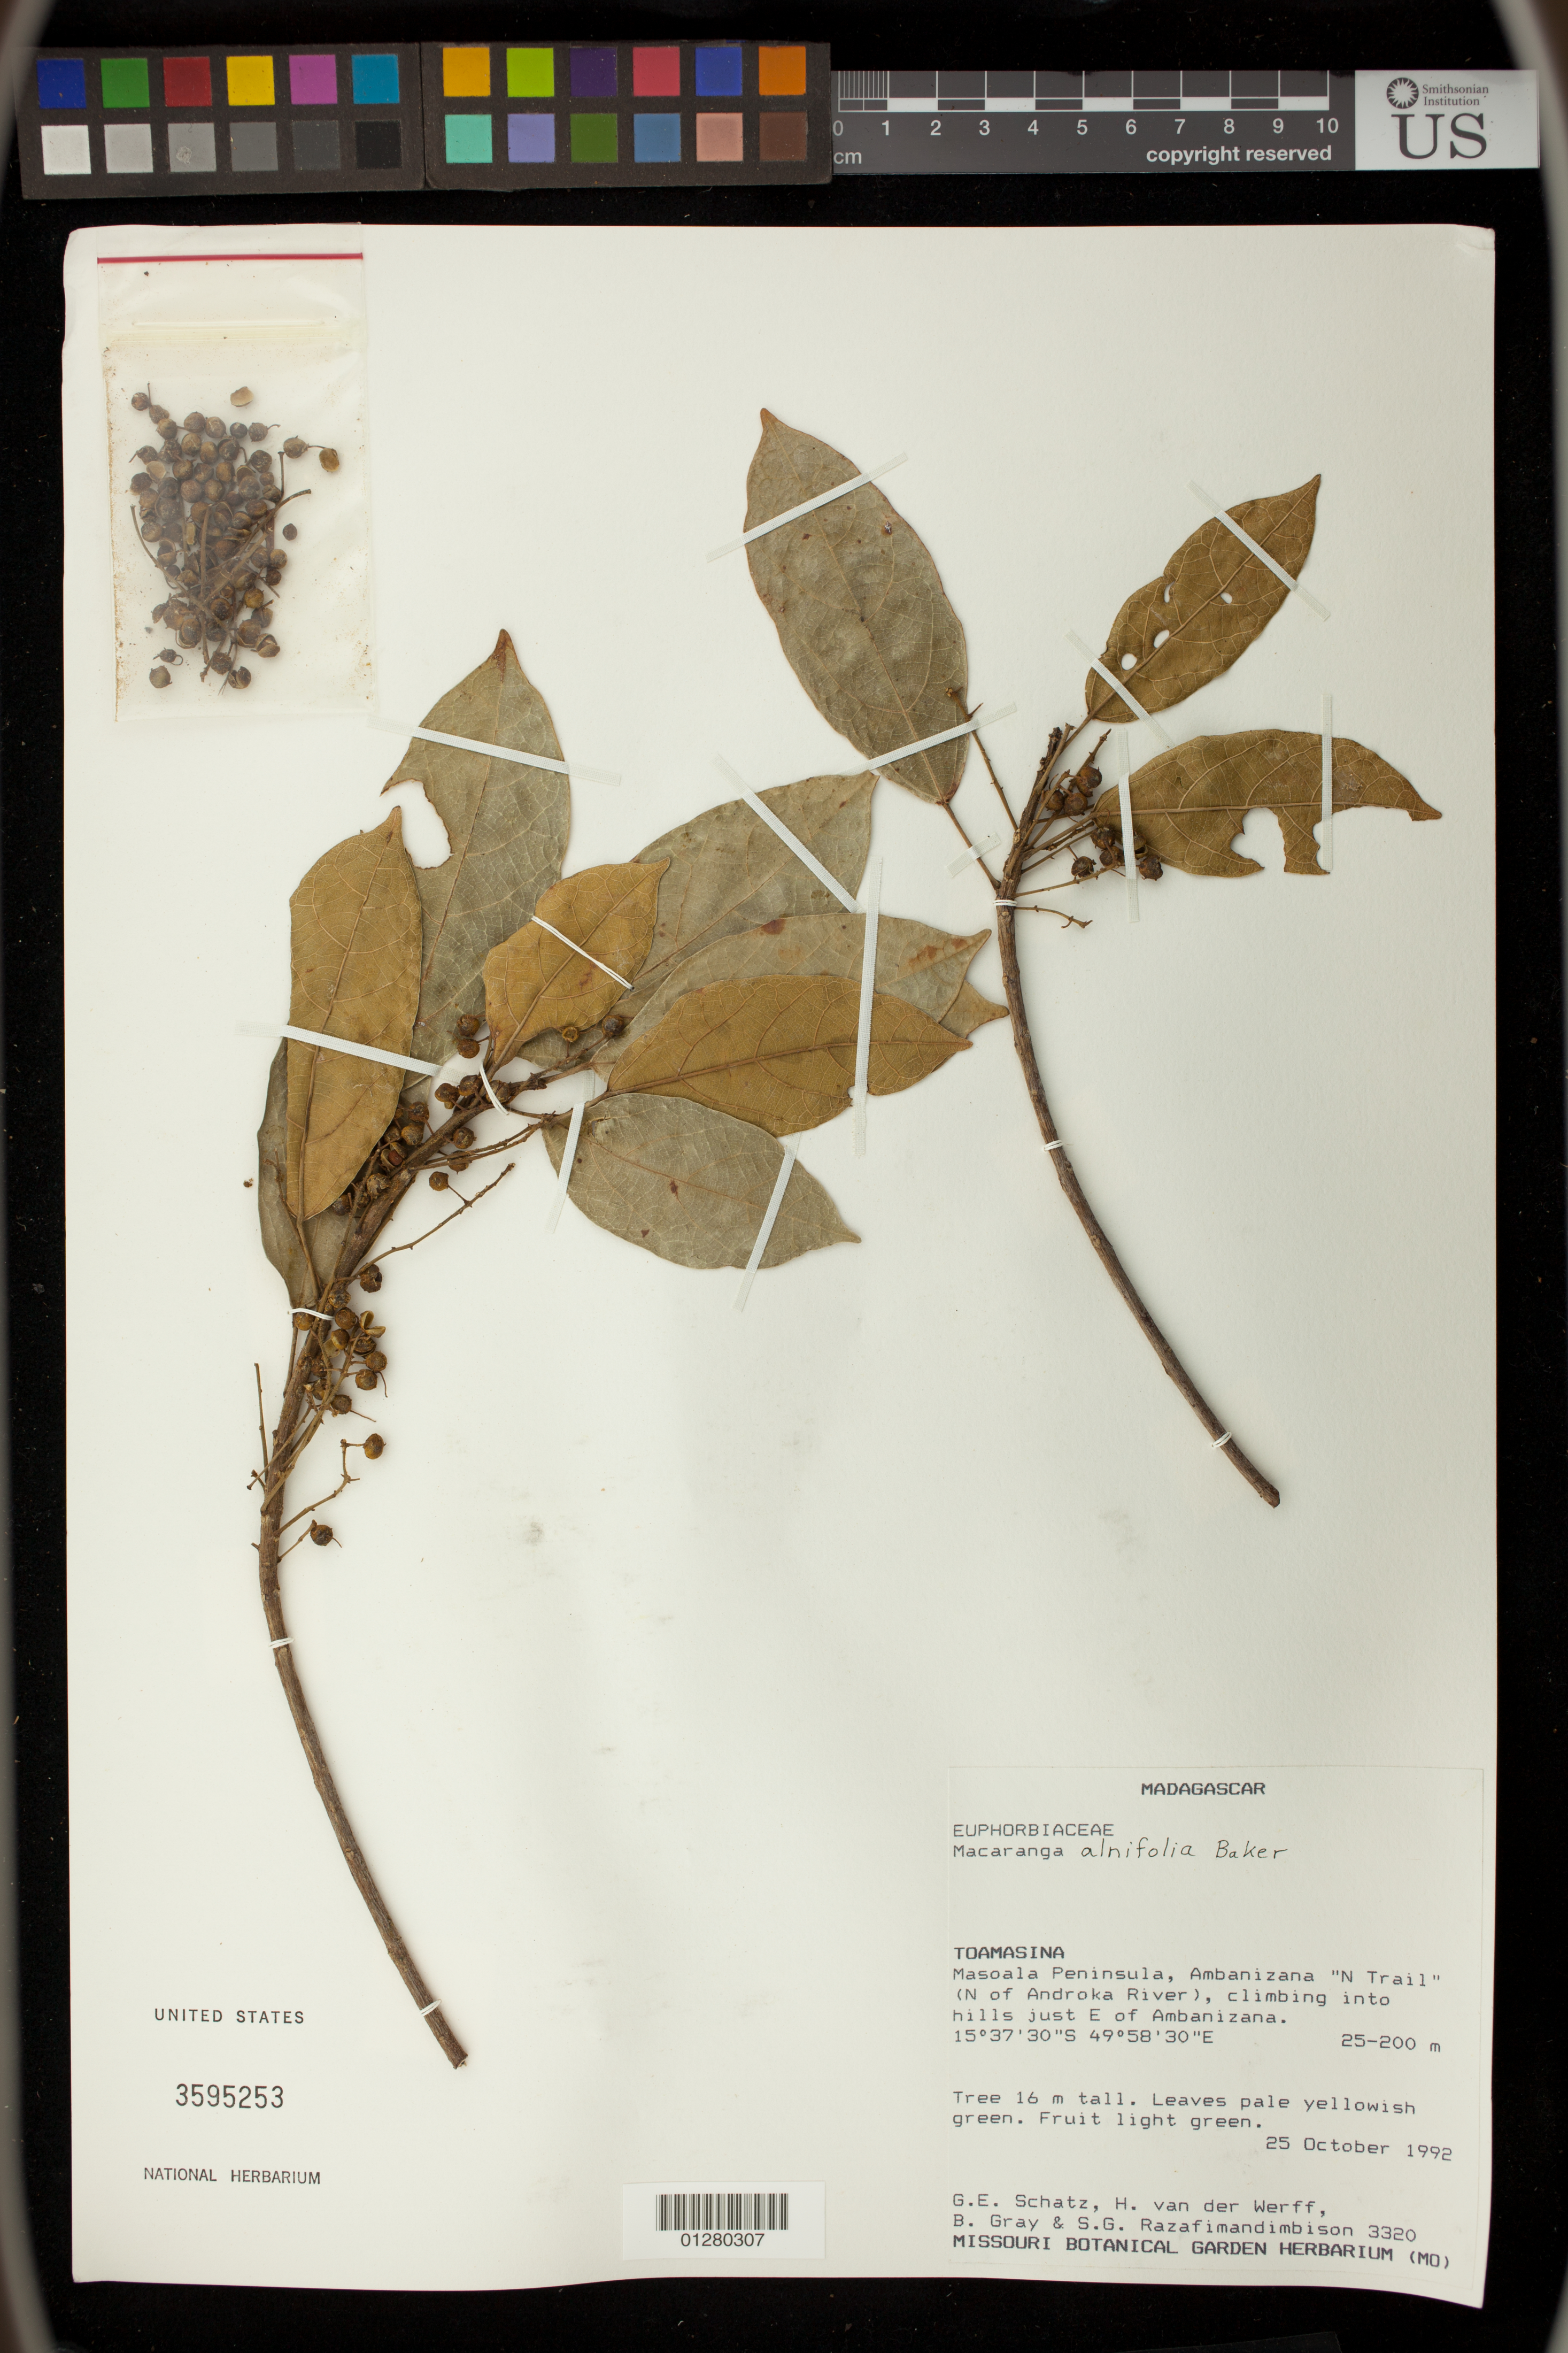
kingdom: Plantae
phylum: Tracheophyta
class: Magnoliopsida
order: Malpighiales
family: Euphorbiaceae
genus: Macaranga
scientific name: Macaranga alnifolia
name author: Baker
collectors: G. Schatz, H. van der Werff, B. Gray & S. Razafimandimbison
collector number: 3320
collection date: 1992-10-25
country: Madagascar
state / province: Atsinanana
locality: Toamasina,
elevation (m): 25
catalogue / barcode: US 3595253